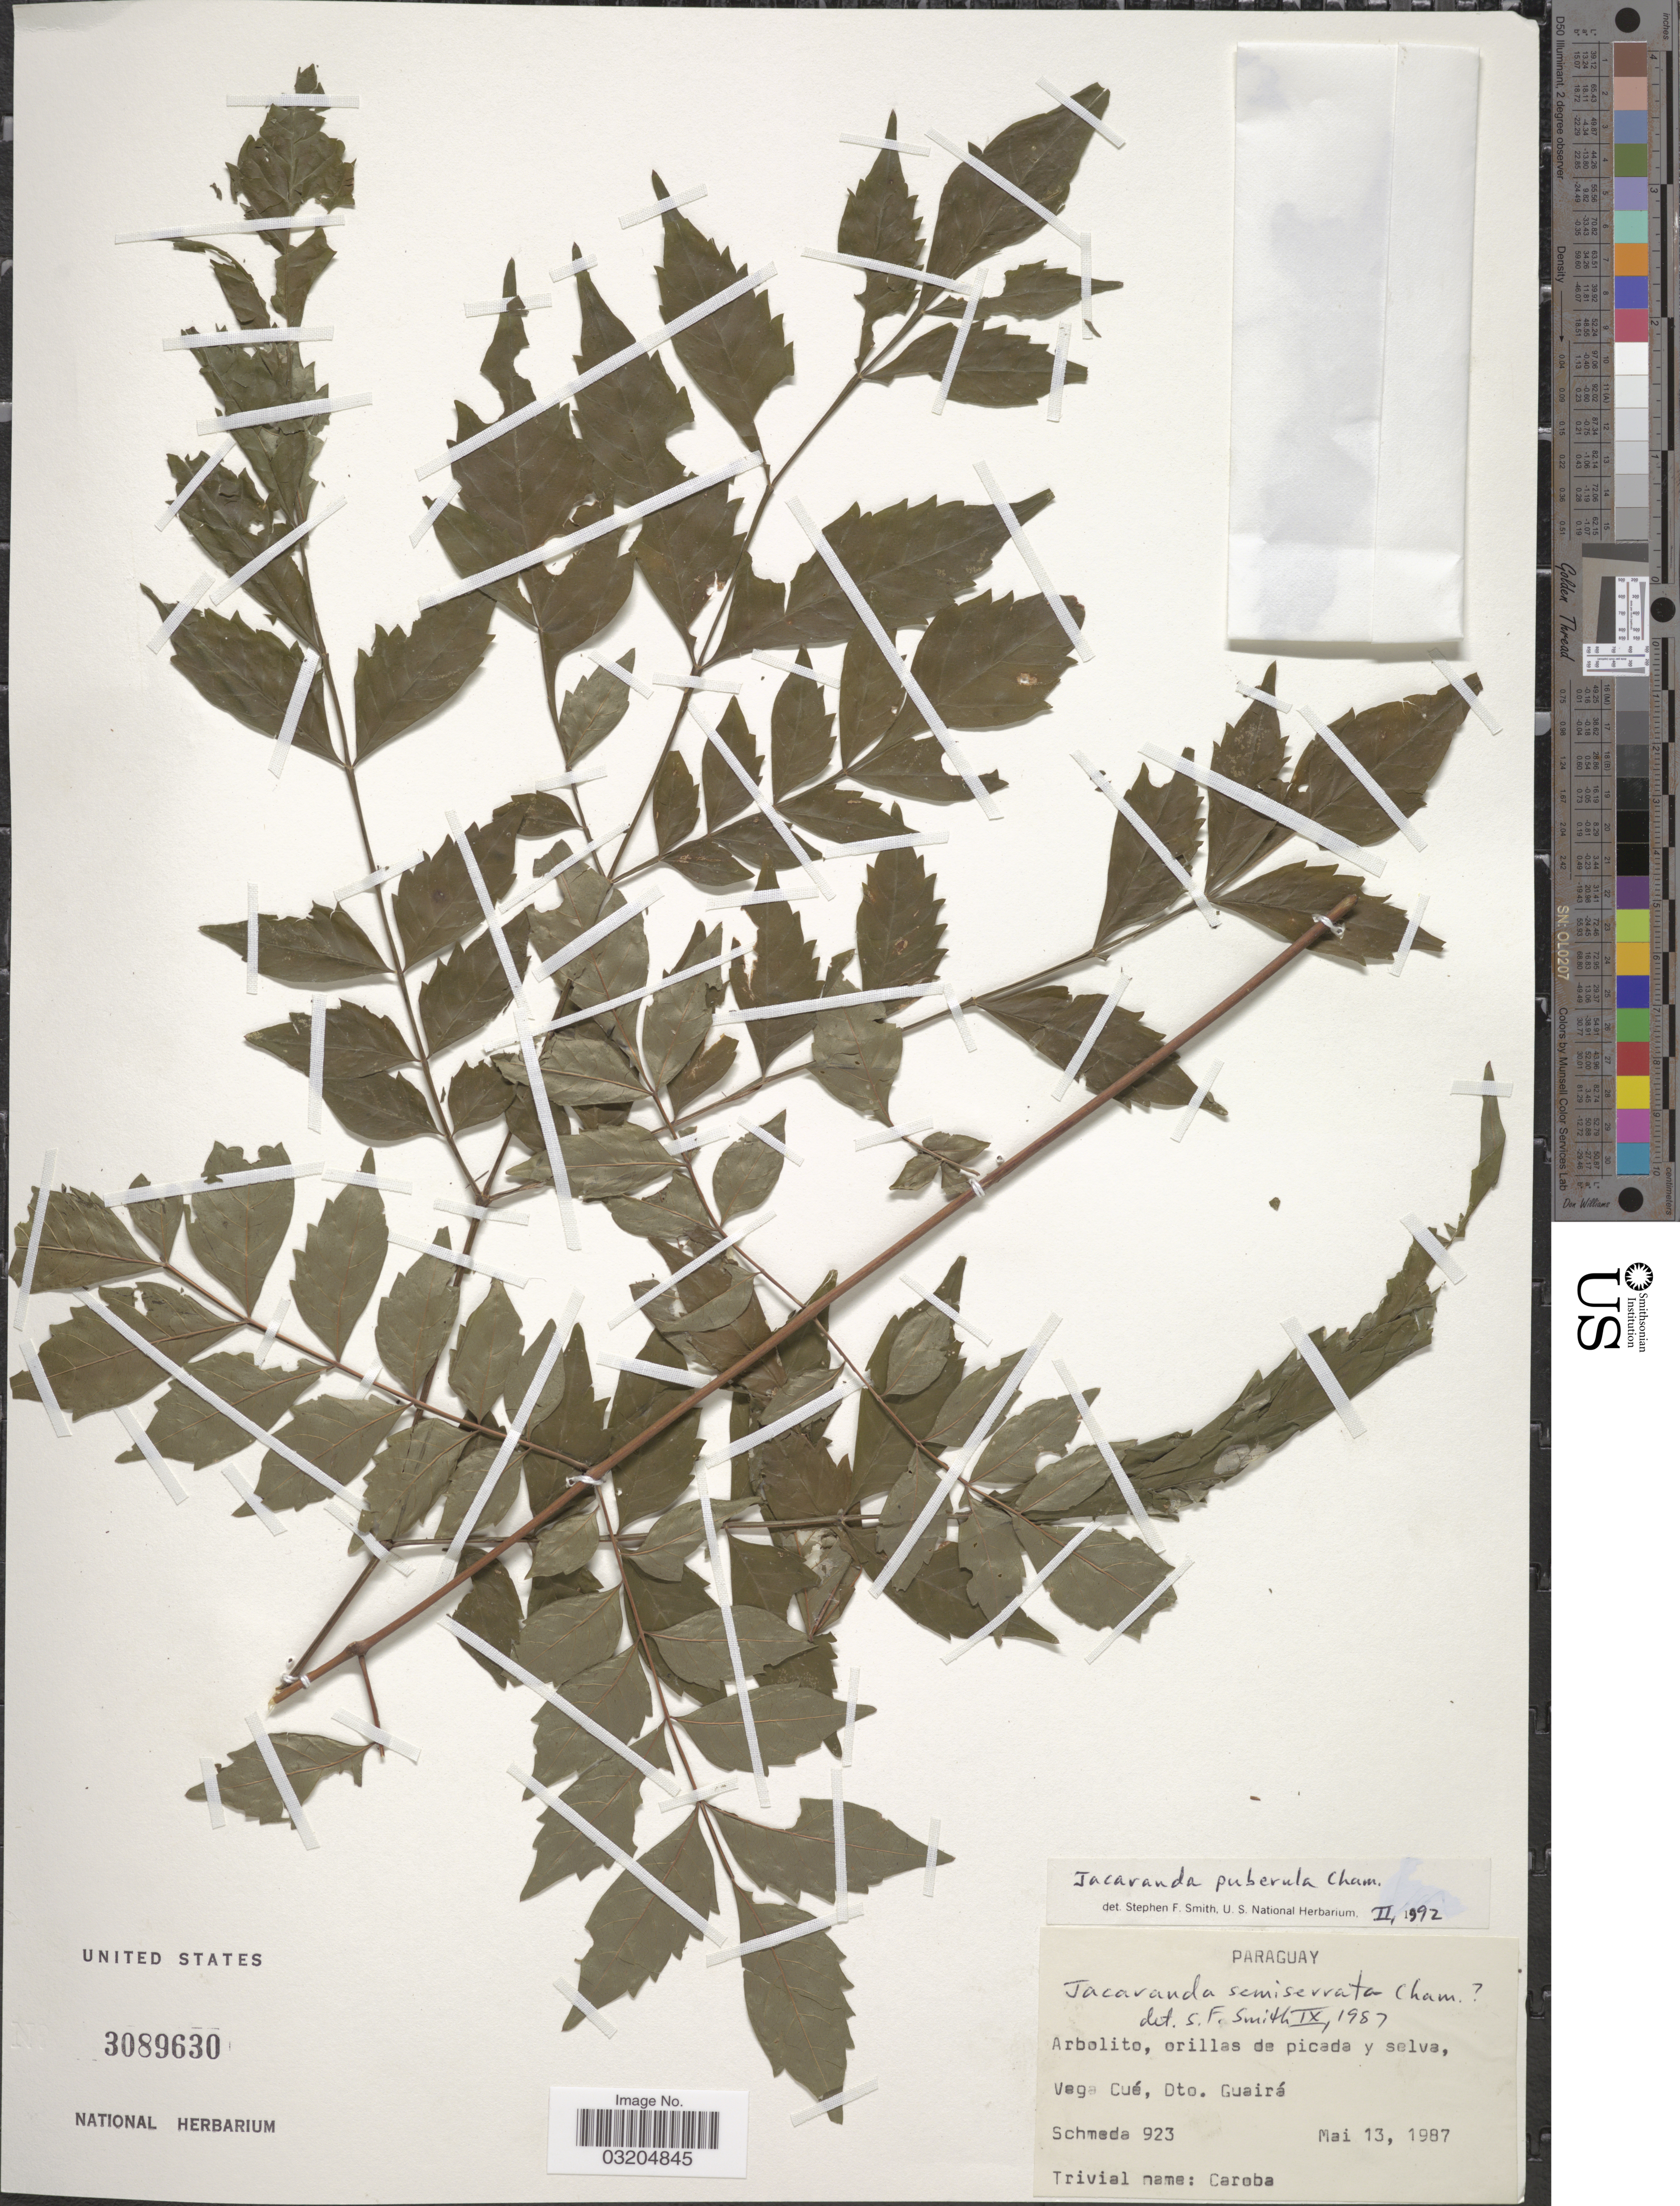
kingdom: Plantae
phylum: Tracheophyta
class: Magnoliopsida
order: Lamiales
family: Bignoniaceae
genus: Jacaranda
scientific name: Jacaranda puberula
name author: Cham.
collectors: Schmeda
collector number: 923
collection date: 1987-05-13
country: Paraguay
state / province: Guaira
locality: Vega Cué, Dto. Guairá.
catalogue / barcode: US 3089630